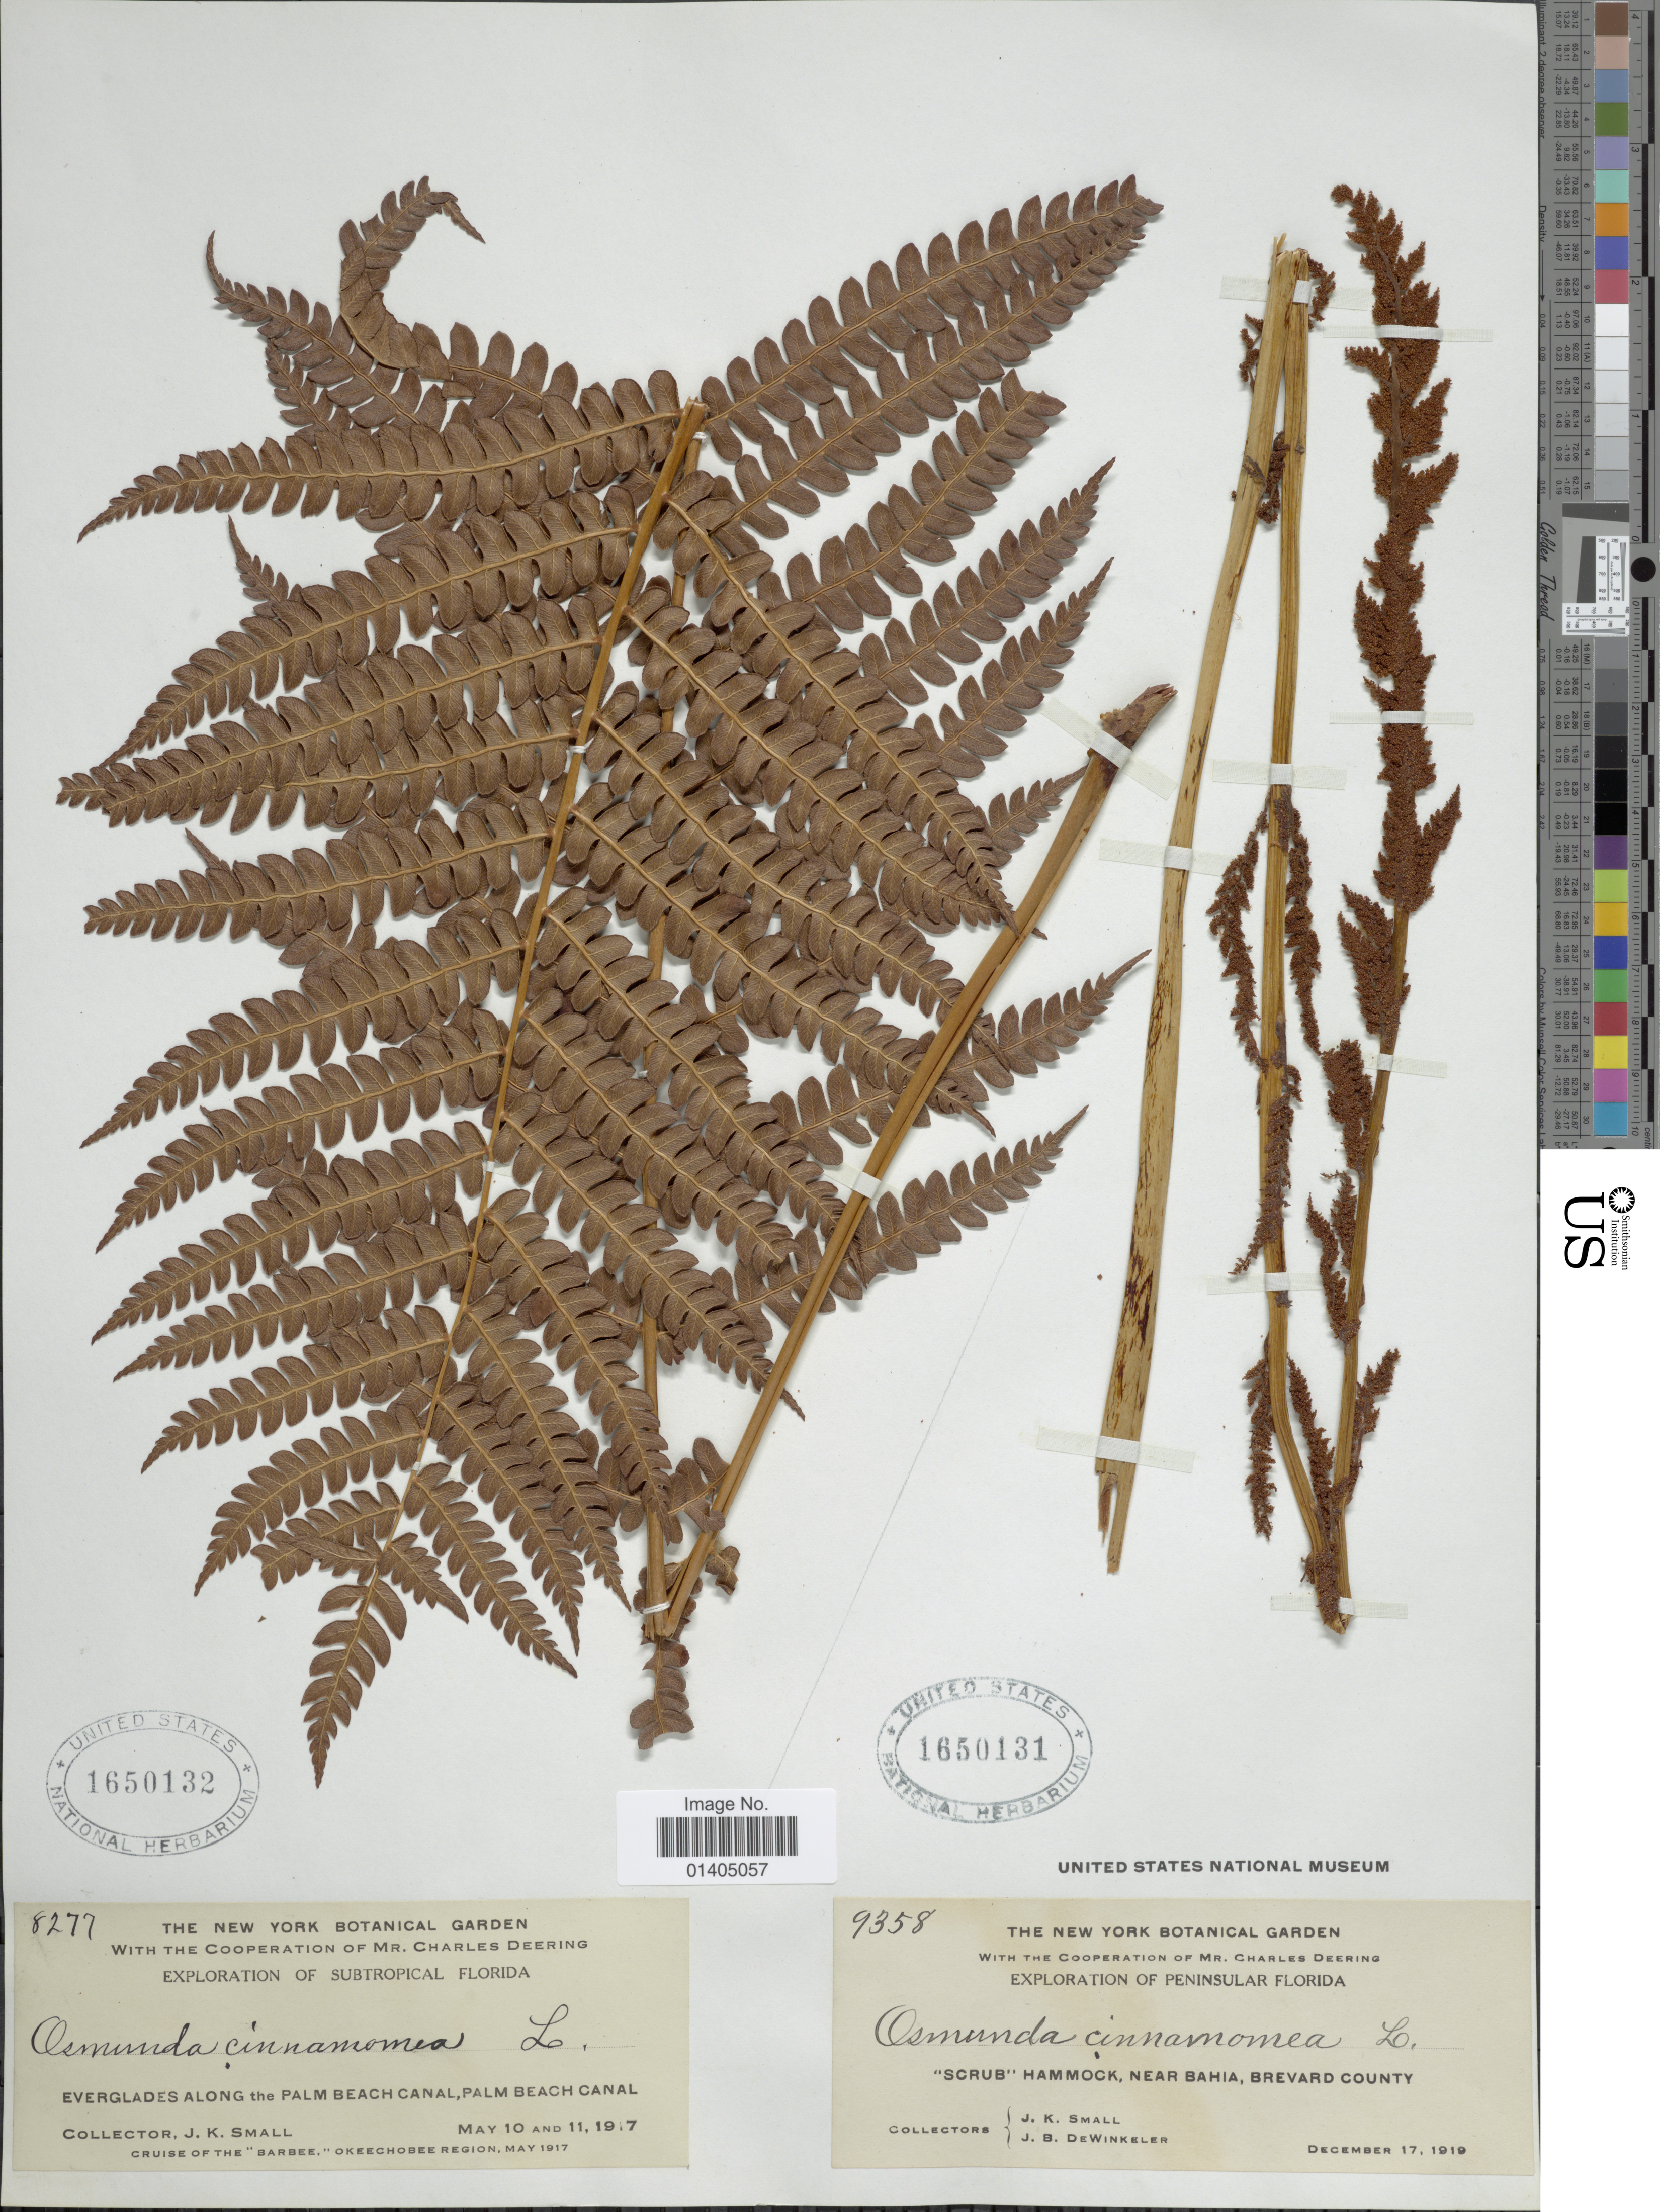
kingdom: Plantae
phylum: Tracheophyta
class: Polypodiopsida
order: Osmundales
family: Osmundaceae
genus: Osmundastrum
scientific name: Osmundastrum cinnamomeum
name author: (L.) C. Presl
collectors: J. K. Small & J. B. Dewinkeler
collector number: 9358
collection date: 1919-12-17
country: United States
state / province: Florida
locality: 'Scrub' hammock, near Bahia, Brevard County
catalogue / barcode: US 1650131-2